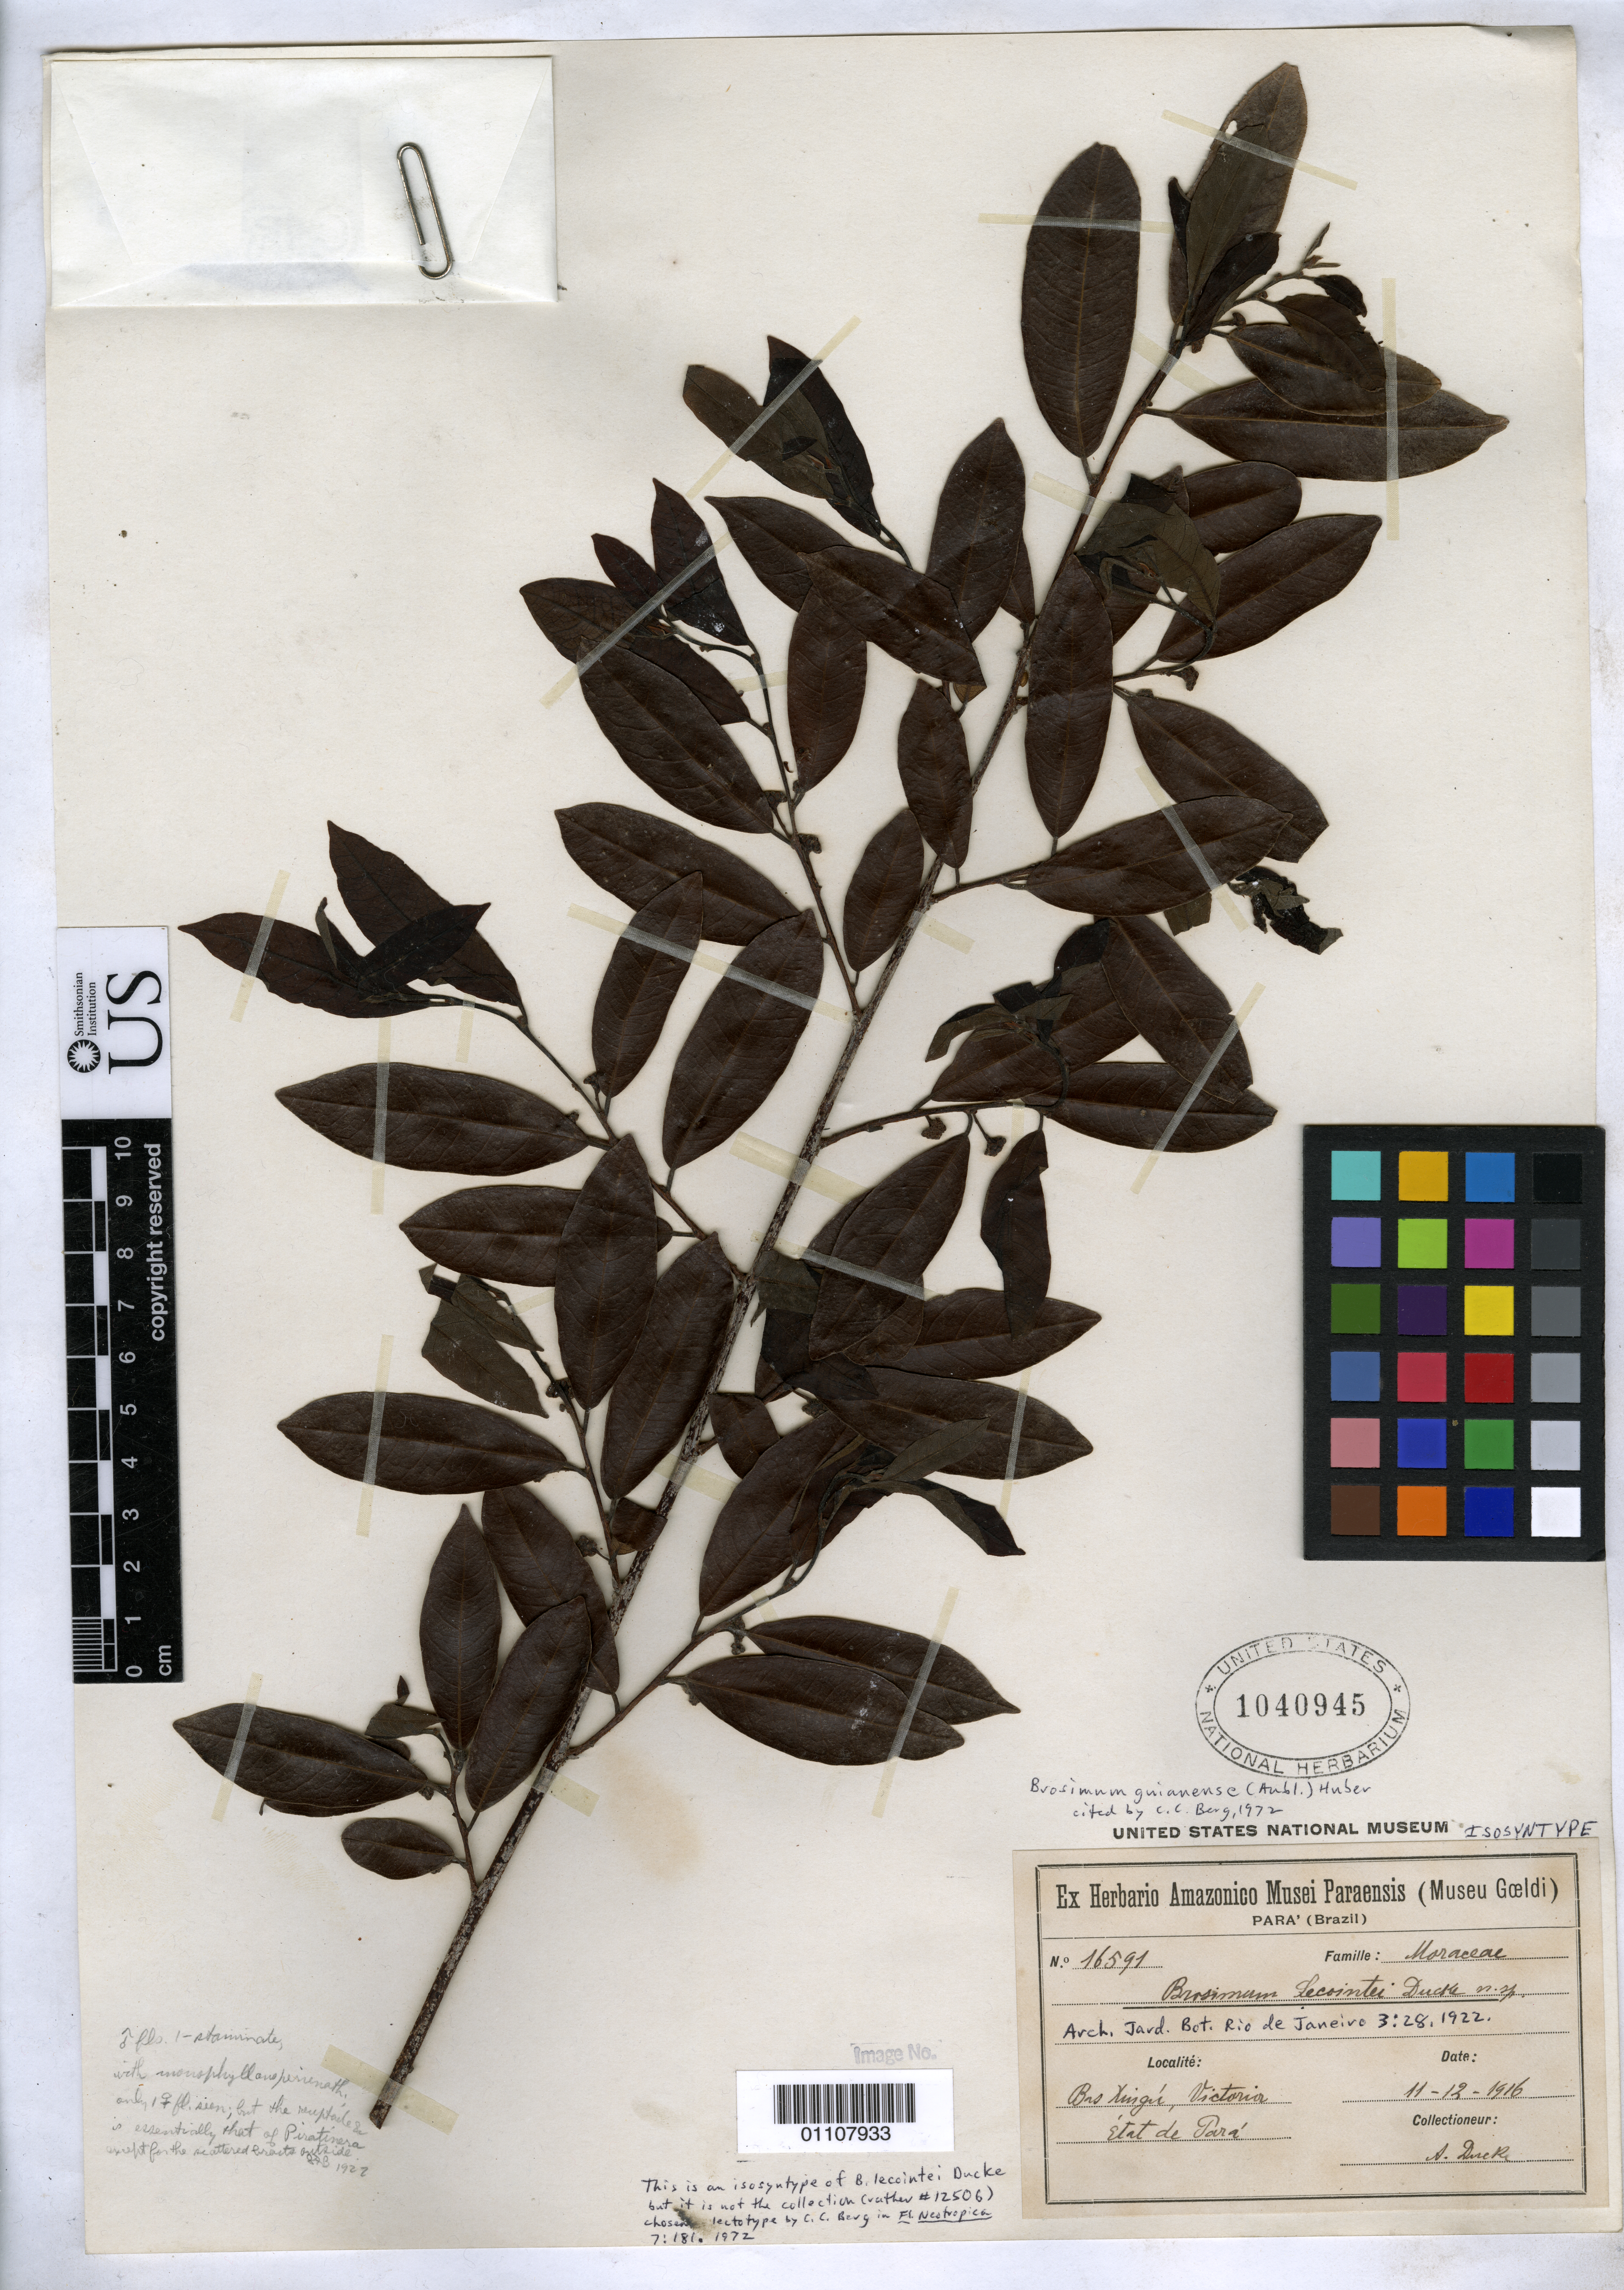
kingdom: Plantae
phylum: Tracheophyta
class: Magnoliopsida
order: Rosales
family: Moraceae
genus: Brosimum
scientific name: Brosimum lecointei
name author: Ducke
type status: Isosyntype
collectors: A. Ducke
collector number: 16591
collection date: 1916-12-11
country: Brazil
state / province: Pará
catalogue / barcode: US 1040945